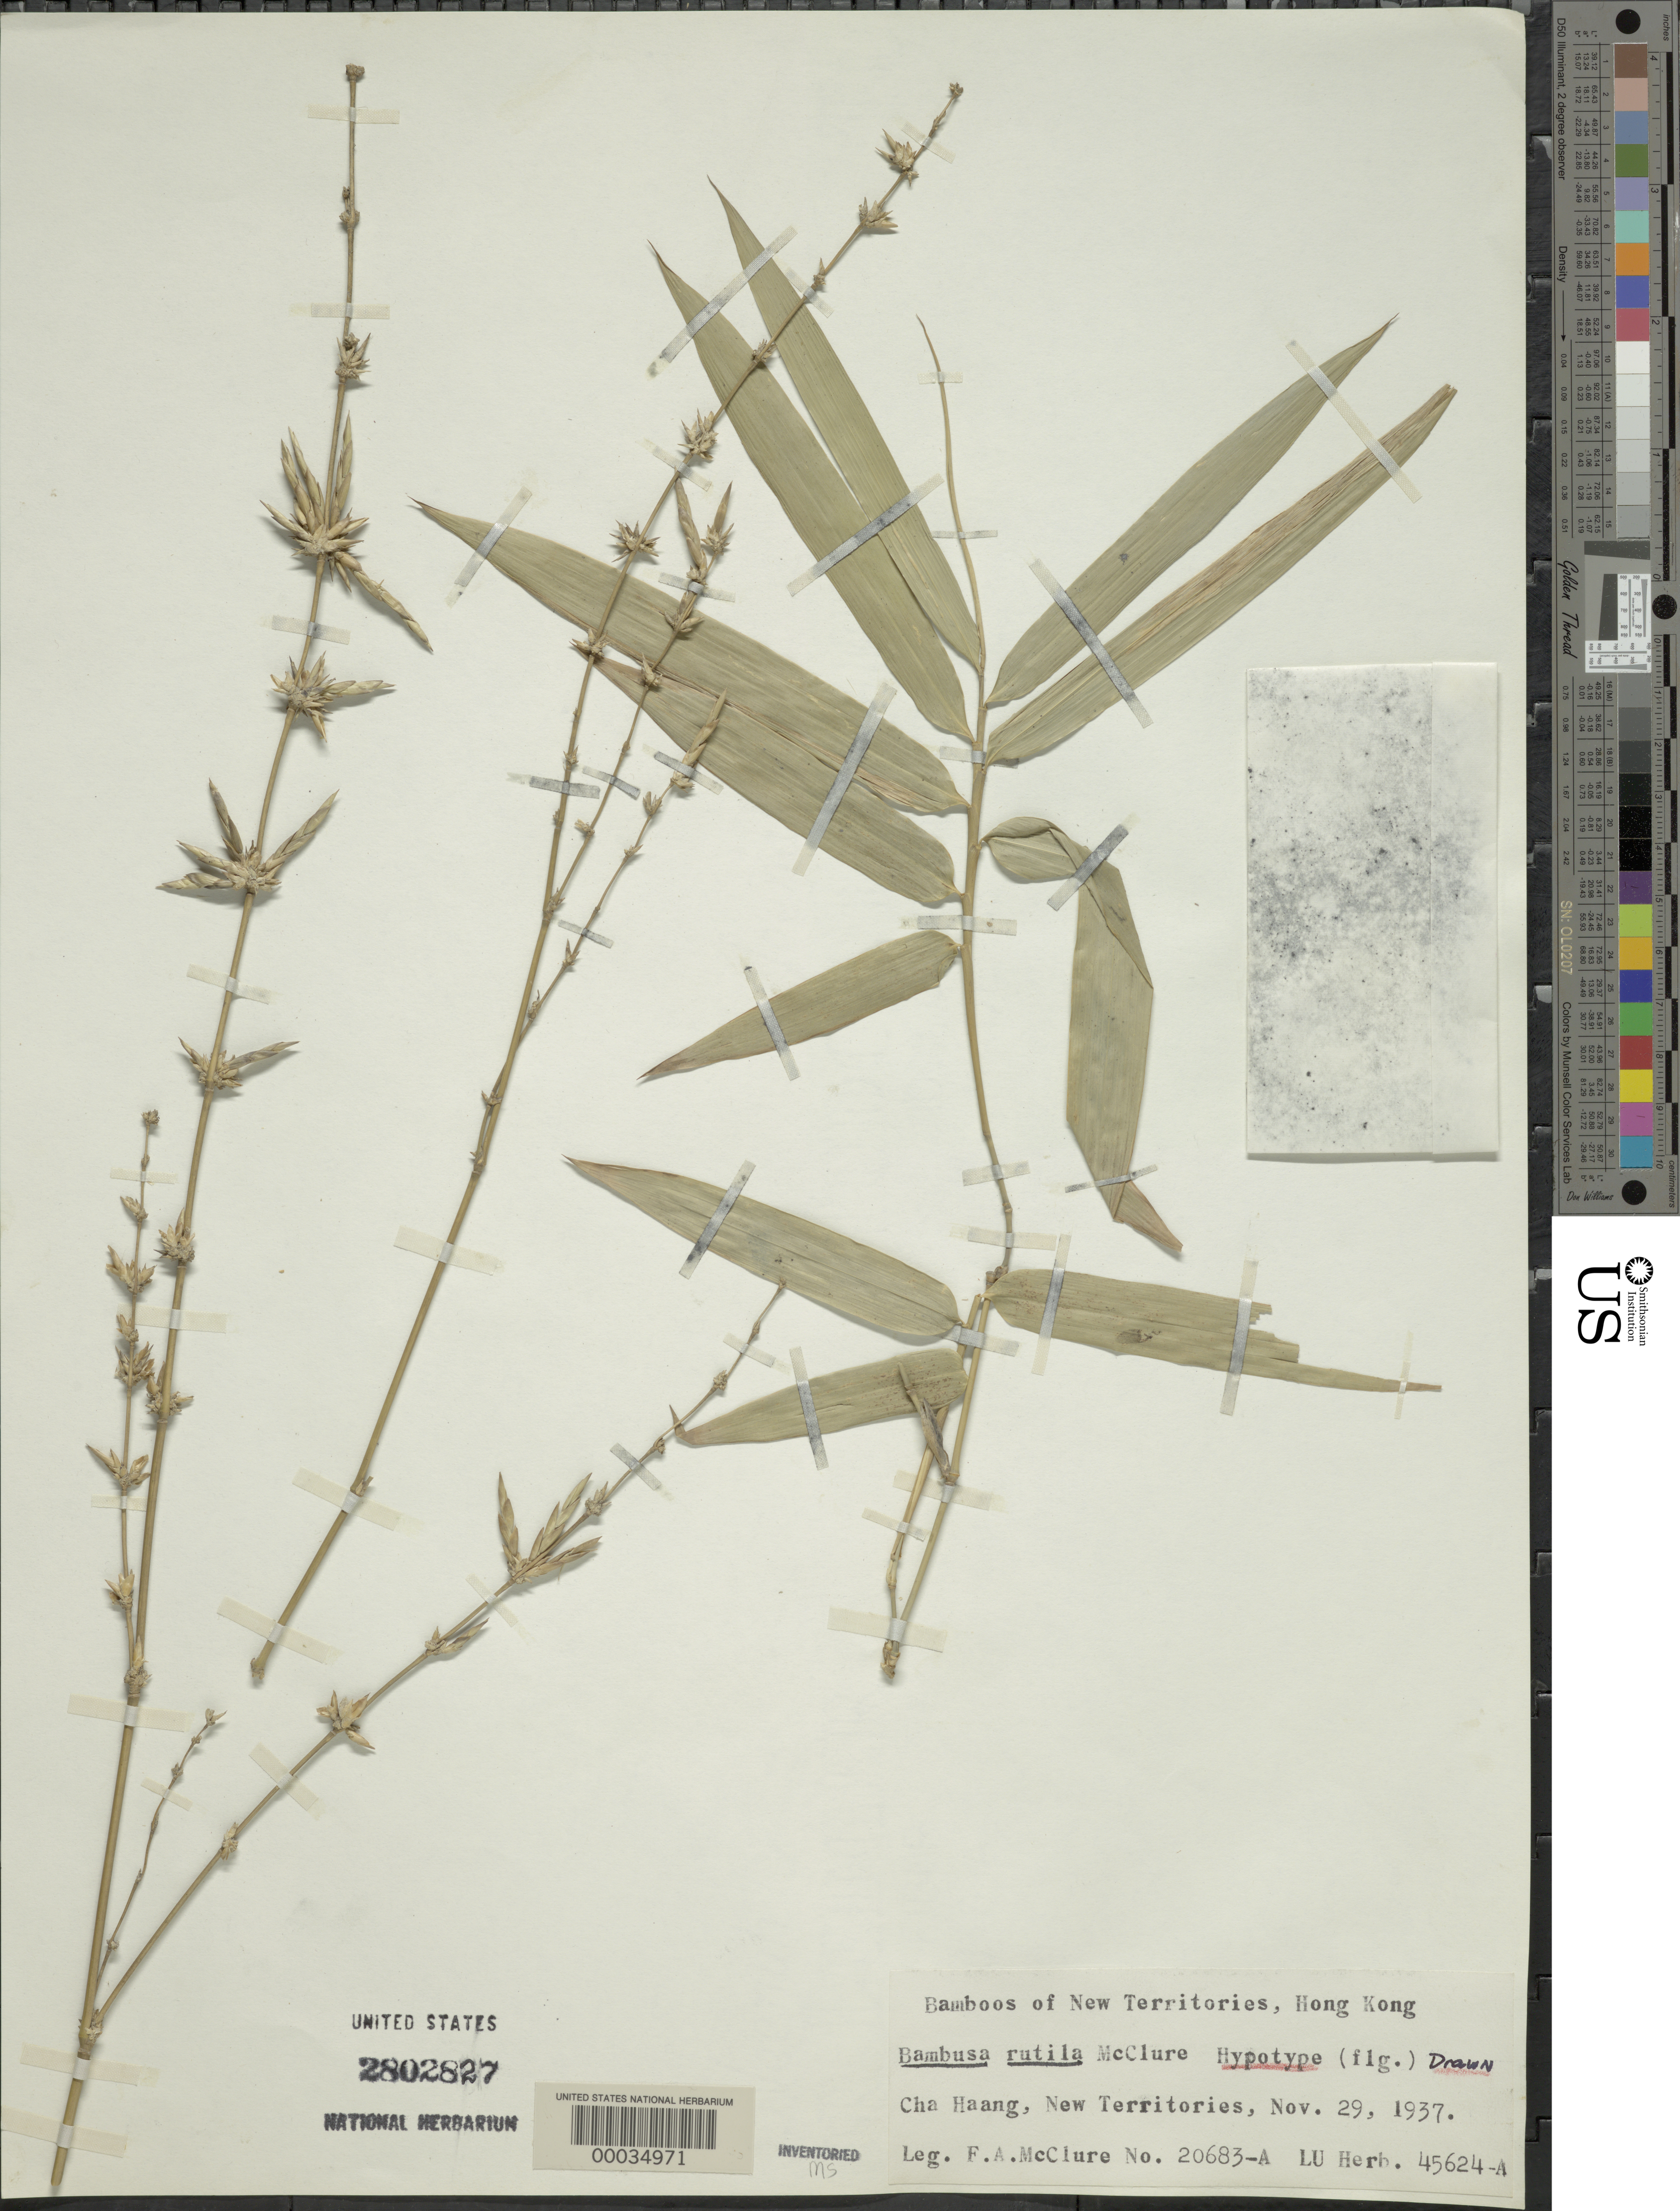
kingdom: Plantae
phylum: Tracheophyta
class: Liliopsida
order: Poales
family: Poaceae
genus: Bambusa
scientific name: Bambusa rutila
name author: McClure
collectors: F. A. McClure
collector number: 20683 A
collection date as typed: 29 Nov 1937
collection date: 1937-11-29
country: China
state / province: Hong Kong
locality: Cha haang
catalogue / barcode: US 2802827